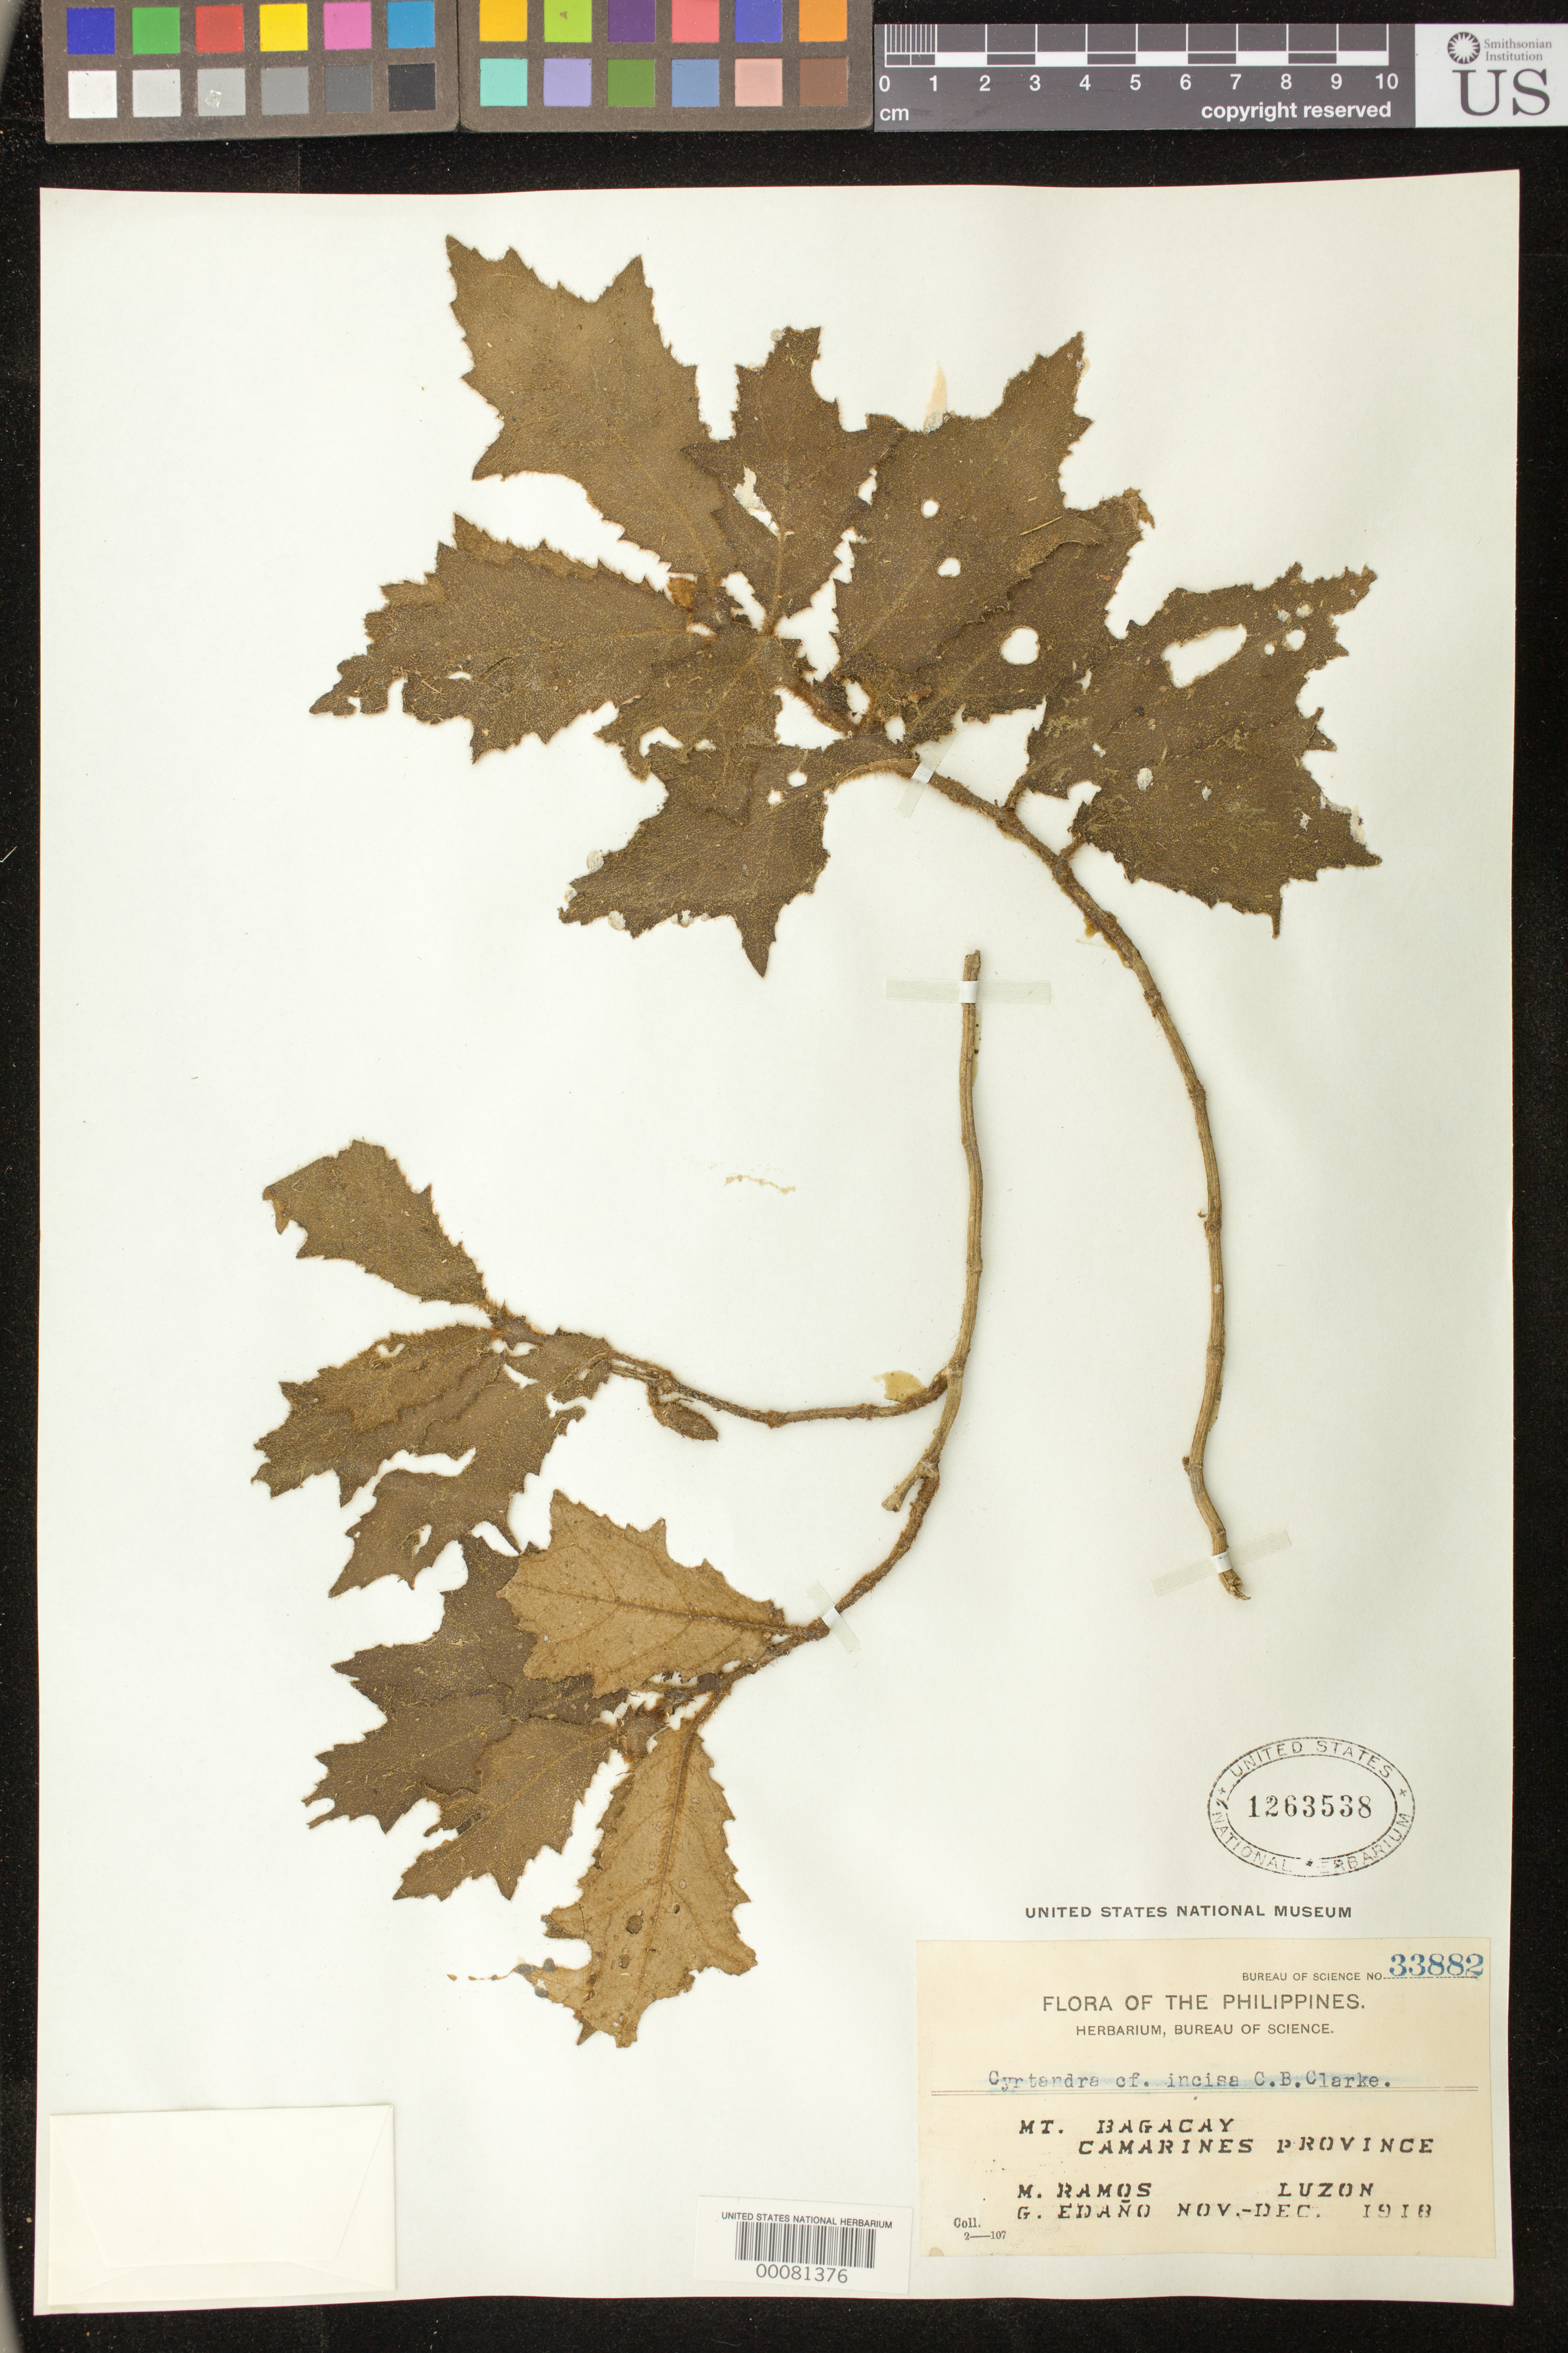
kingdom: Plantae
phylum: Tracheophyta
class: Magnoliopsida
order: Lamiales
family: Gesneriaceae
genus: Cyrtandra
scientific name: Cyrtandra incisa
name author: C.B. Clarke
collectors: M. Ramos & G. Edaño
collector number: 33882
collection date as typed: Nov-Dec 1918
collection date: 1918-11/1918-12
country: Philippines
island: Luzon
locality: Mt bagacay, camarines province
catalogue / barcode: US 1263538